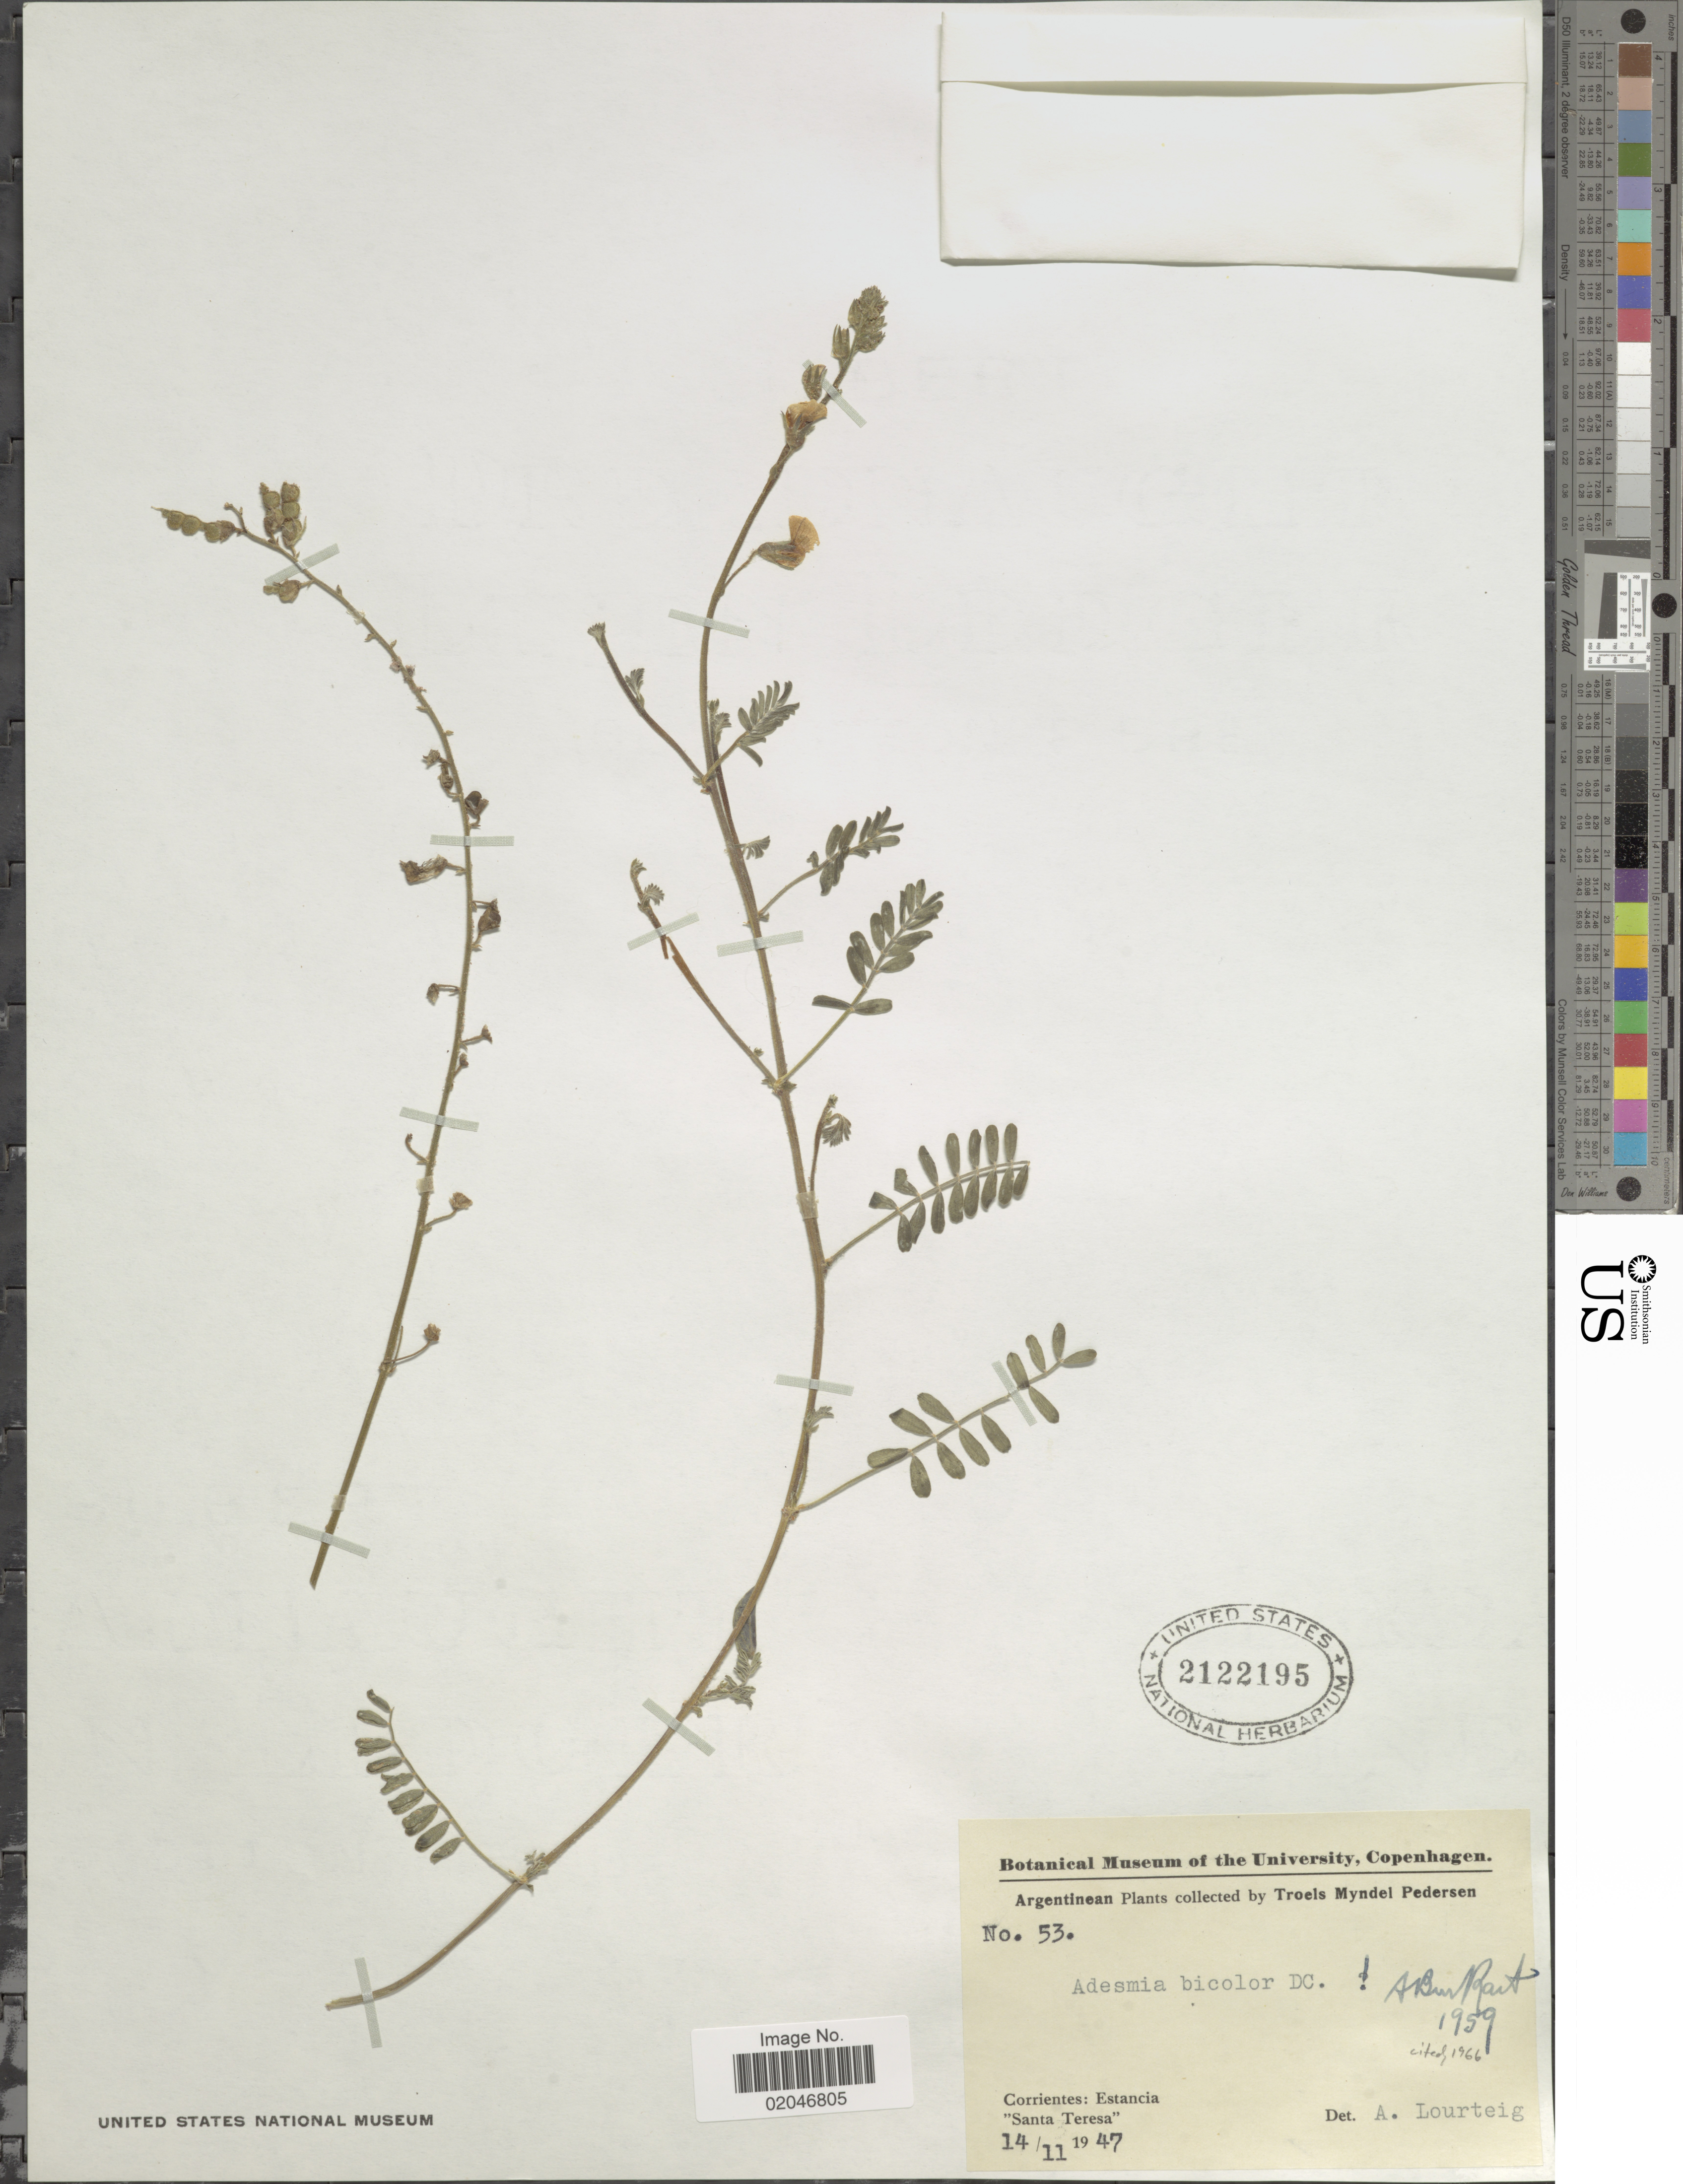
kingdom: Plantae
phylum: Tracheophyta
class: Magnoliopsida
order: Fabales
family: Fabaceae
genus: Adesmia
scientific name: Adesmia bicolor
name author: (Poir.) DC.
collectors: T. Pederson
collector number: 53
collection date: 1947-11-14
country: Argentina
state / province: Corrientes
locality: Estancia "Santa Teresa"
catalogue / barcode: US 2122195